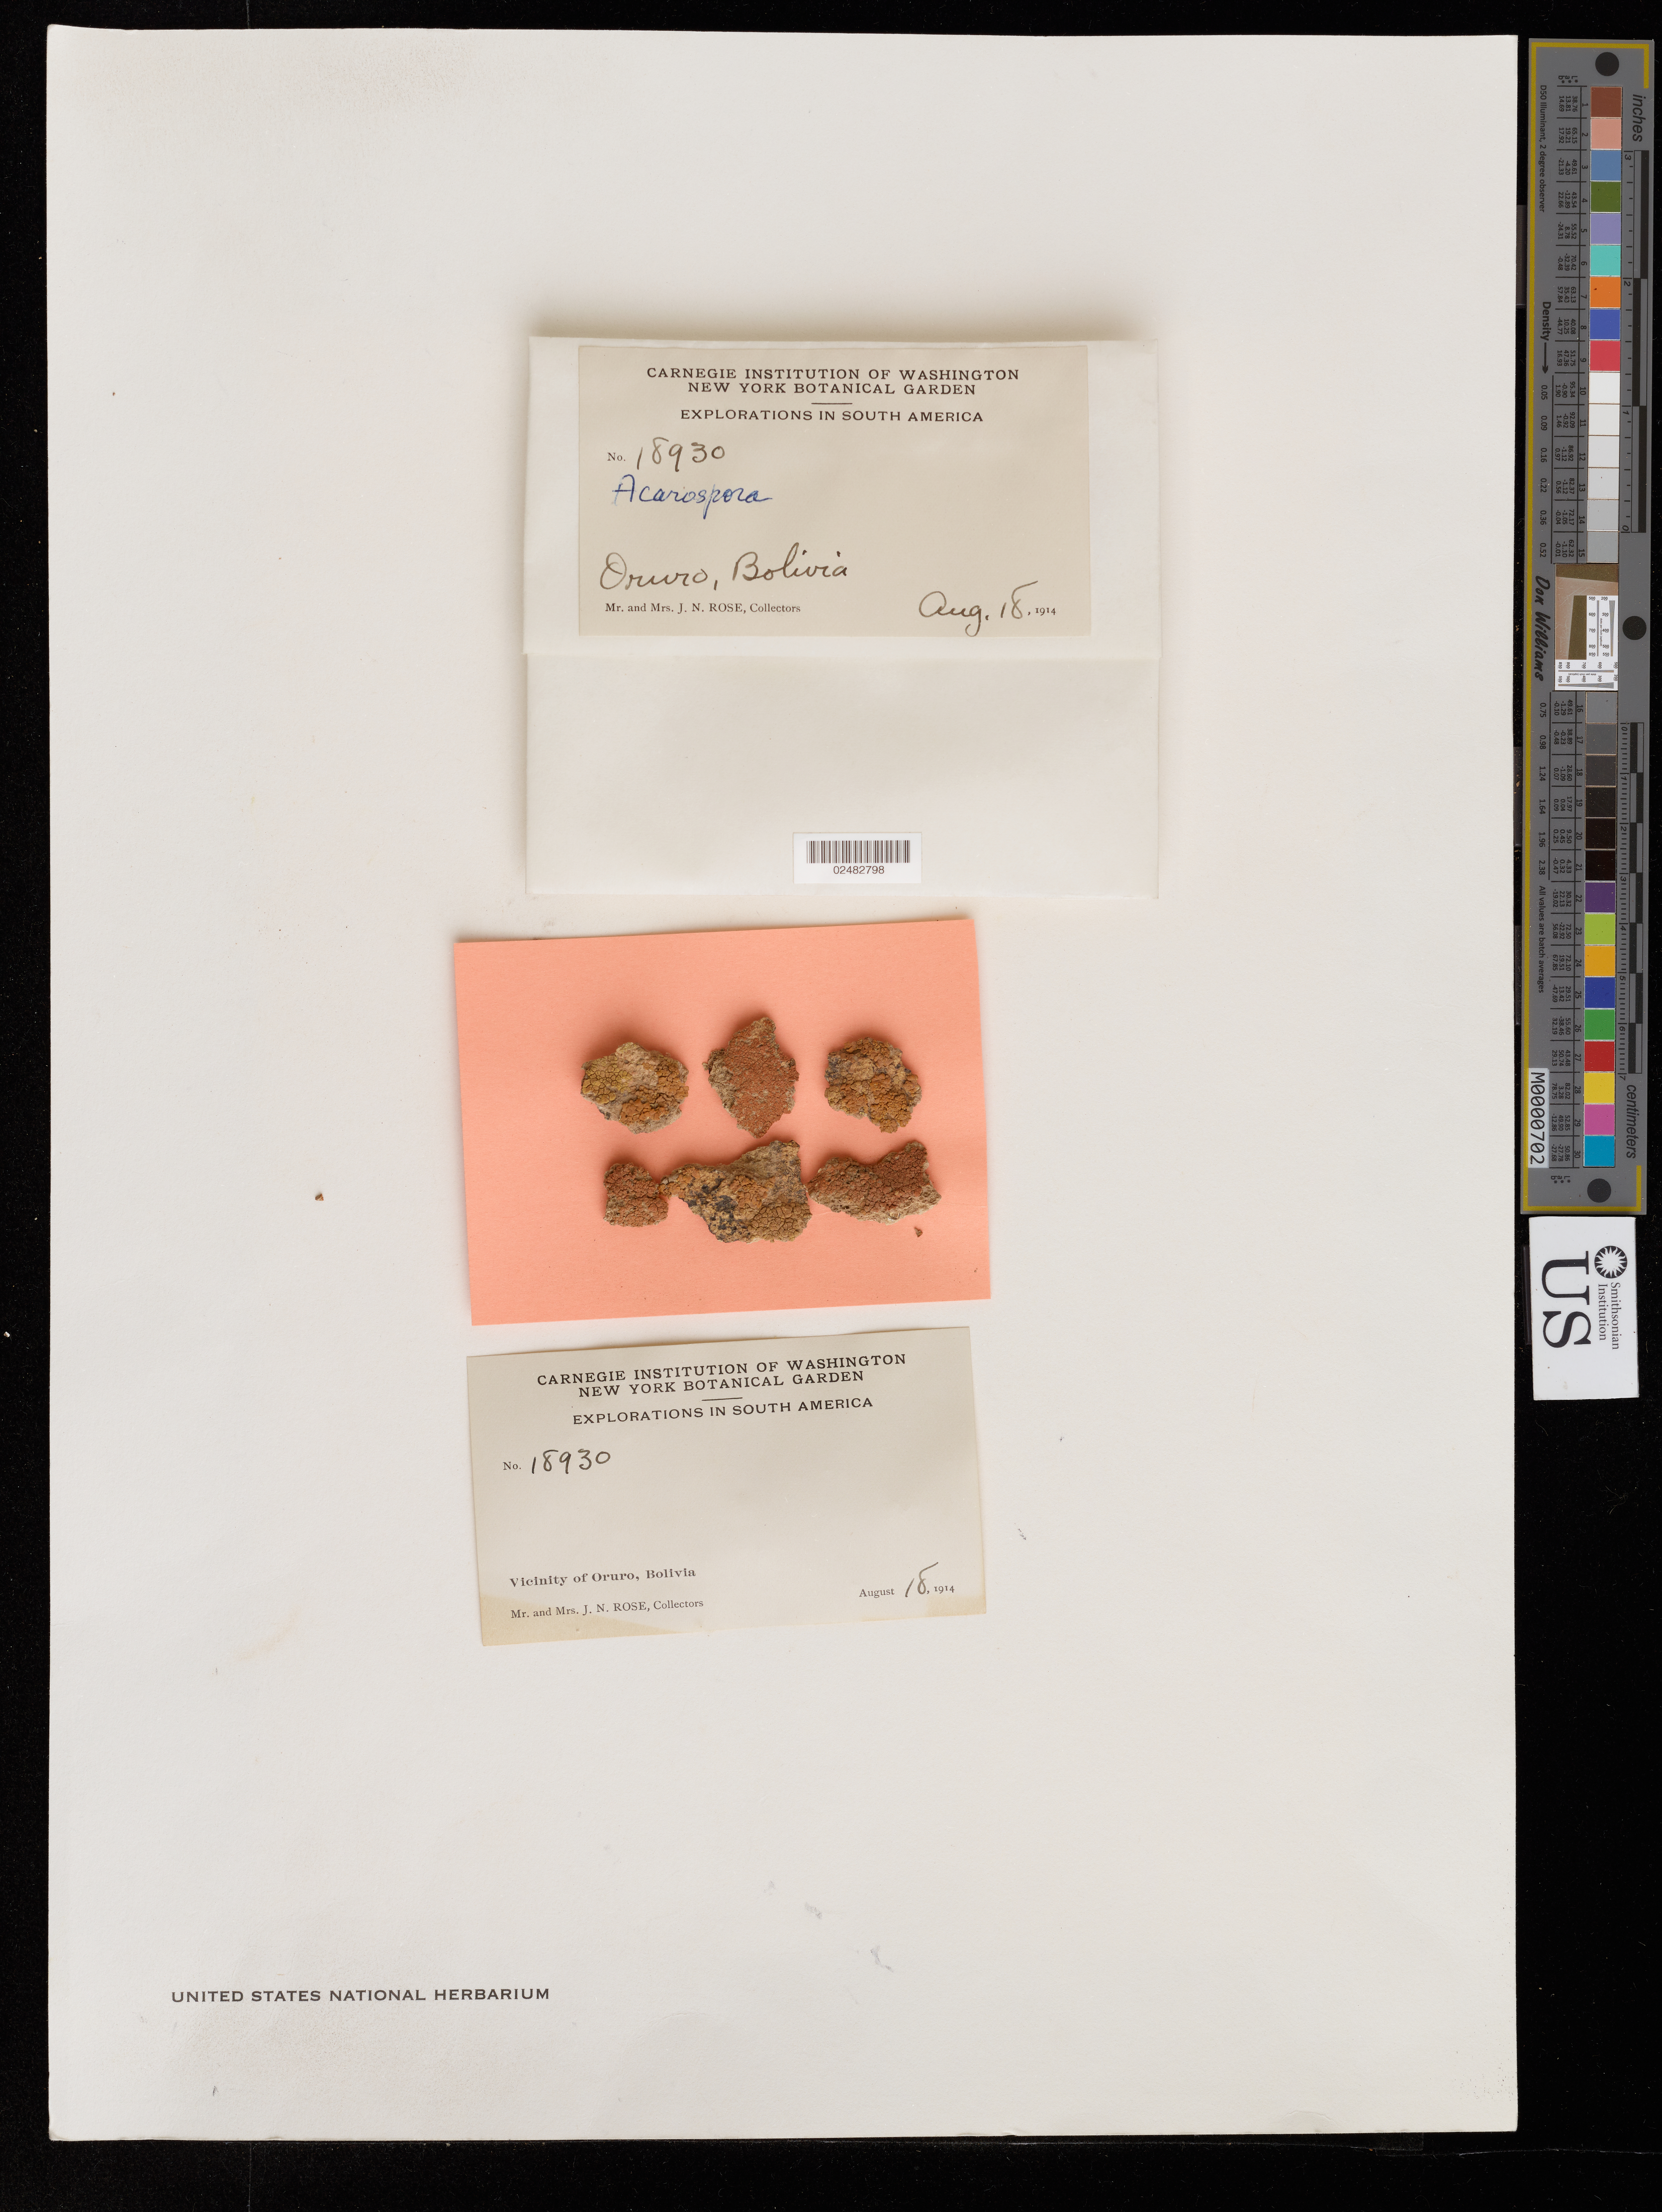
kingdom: Fungi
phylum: Ascomycota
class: Lecanoromycetes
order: Acarosporales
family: Acarosporaceae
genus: Acarospora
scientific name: Acarospora sp.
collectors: J. N. Rose & L. B. Rose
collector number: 18930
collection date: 1914-08-18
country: Bolivia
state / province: Oruro